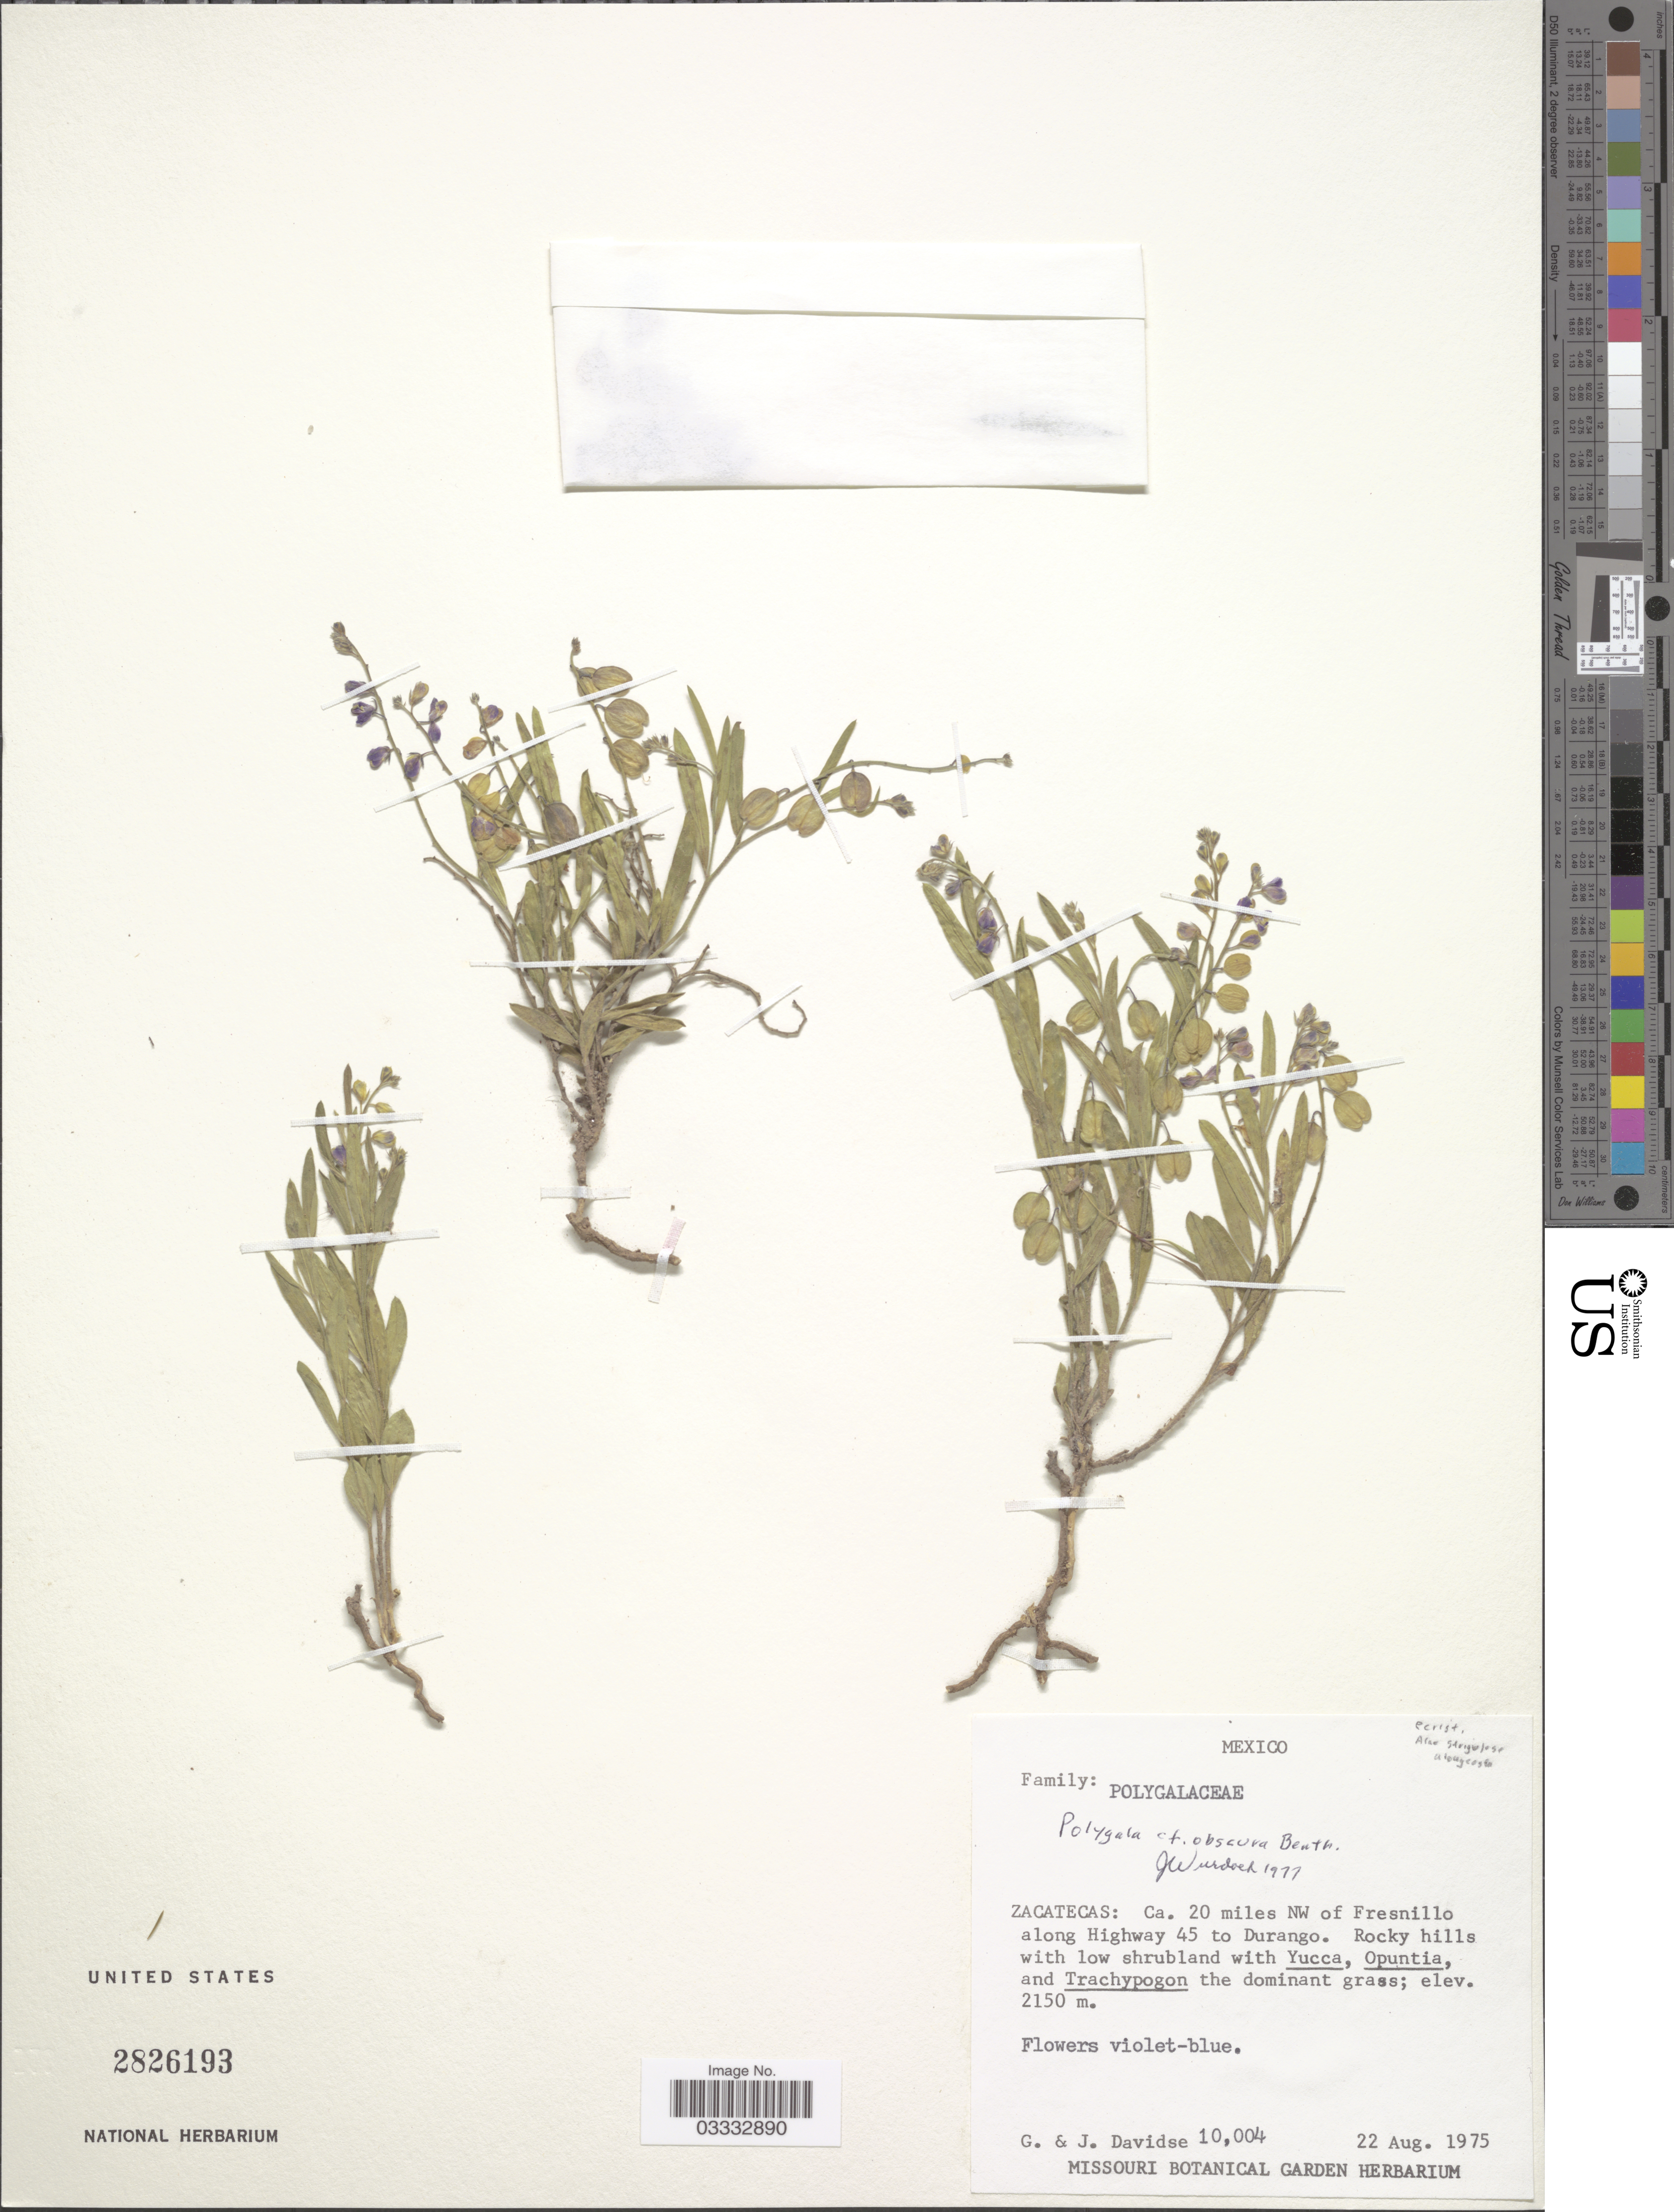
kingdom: Plantae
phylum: Tracheophyta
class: Magnoliopsida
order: Fabales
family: Polygalaceae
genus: Hebecarpa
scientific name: Hebecarpa obscura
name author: (Benth.) J.R. Abbott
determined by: Strong, Mark T., (BOT), Smithsonian Institution - National Museum of Natural History (UNITED STATES)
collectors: G. Davidse & J. Davidse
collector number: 10004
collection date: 1975-08-22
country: Mexico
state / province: Zacatecas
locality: Ca. 20 miles NW of Fresnillo along Highway 45 to Durango.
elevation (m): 2150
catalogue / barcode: US 2826193